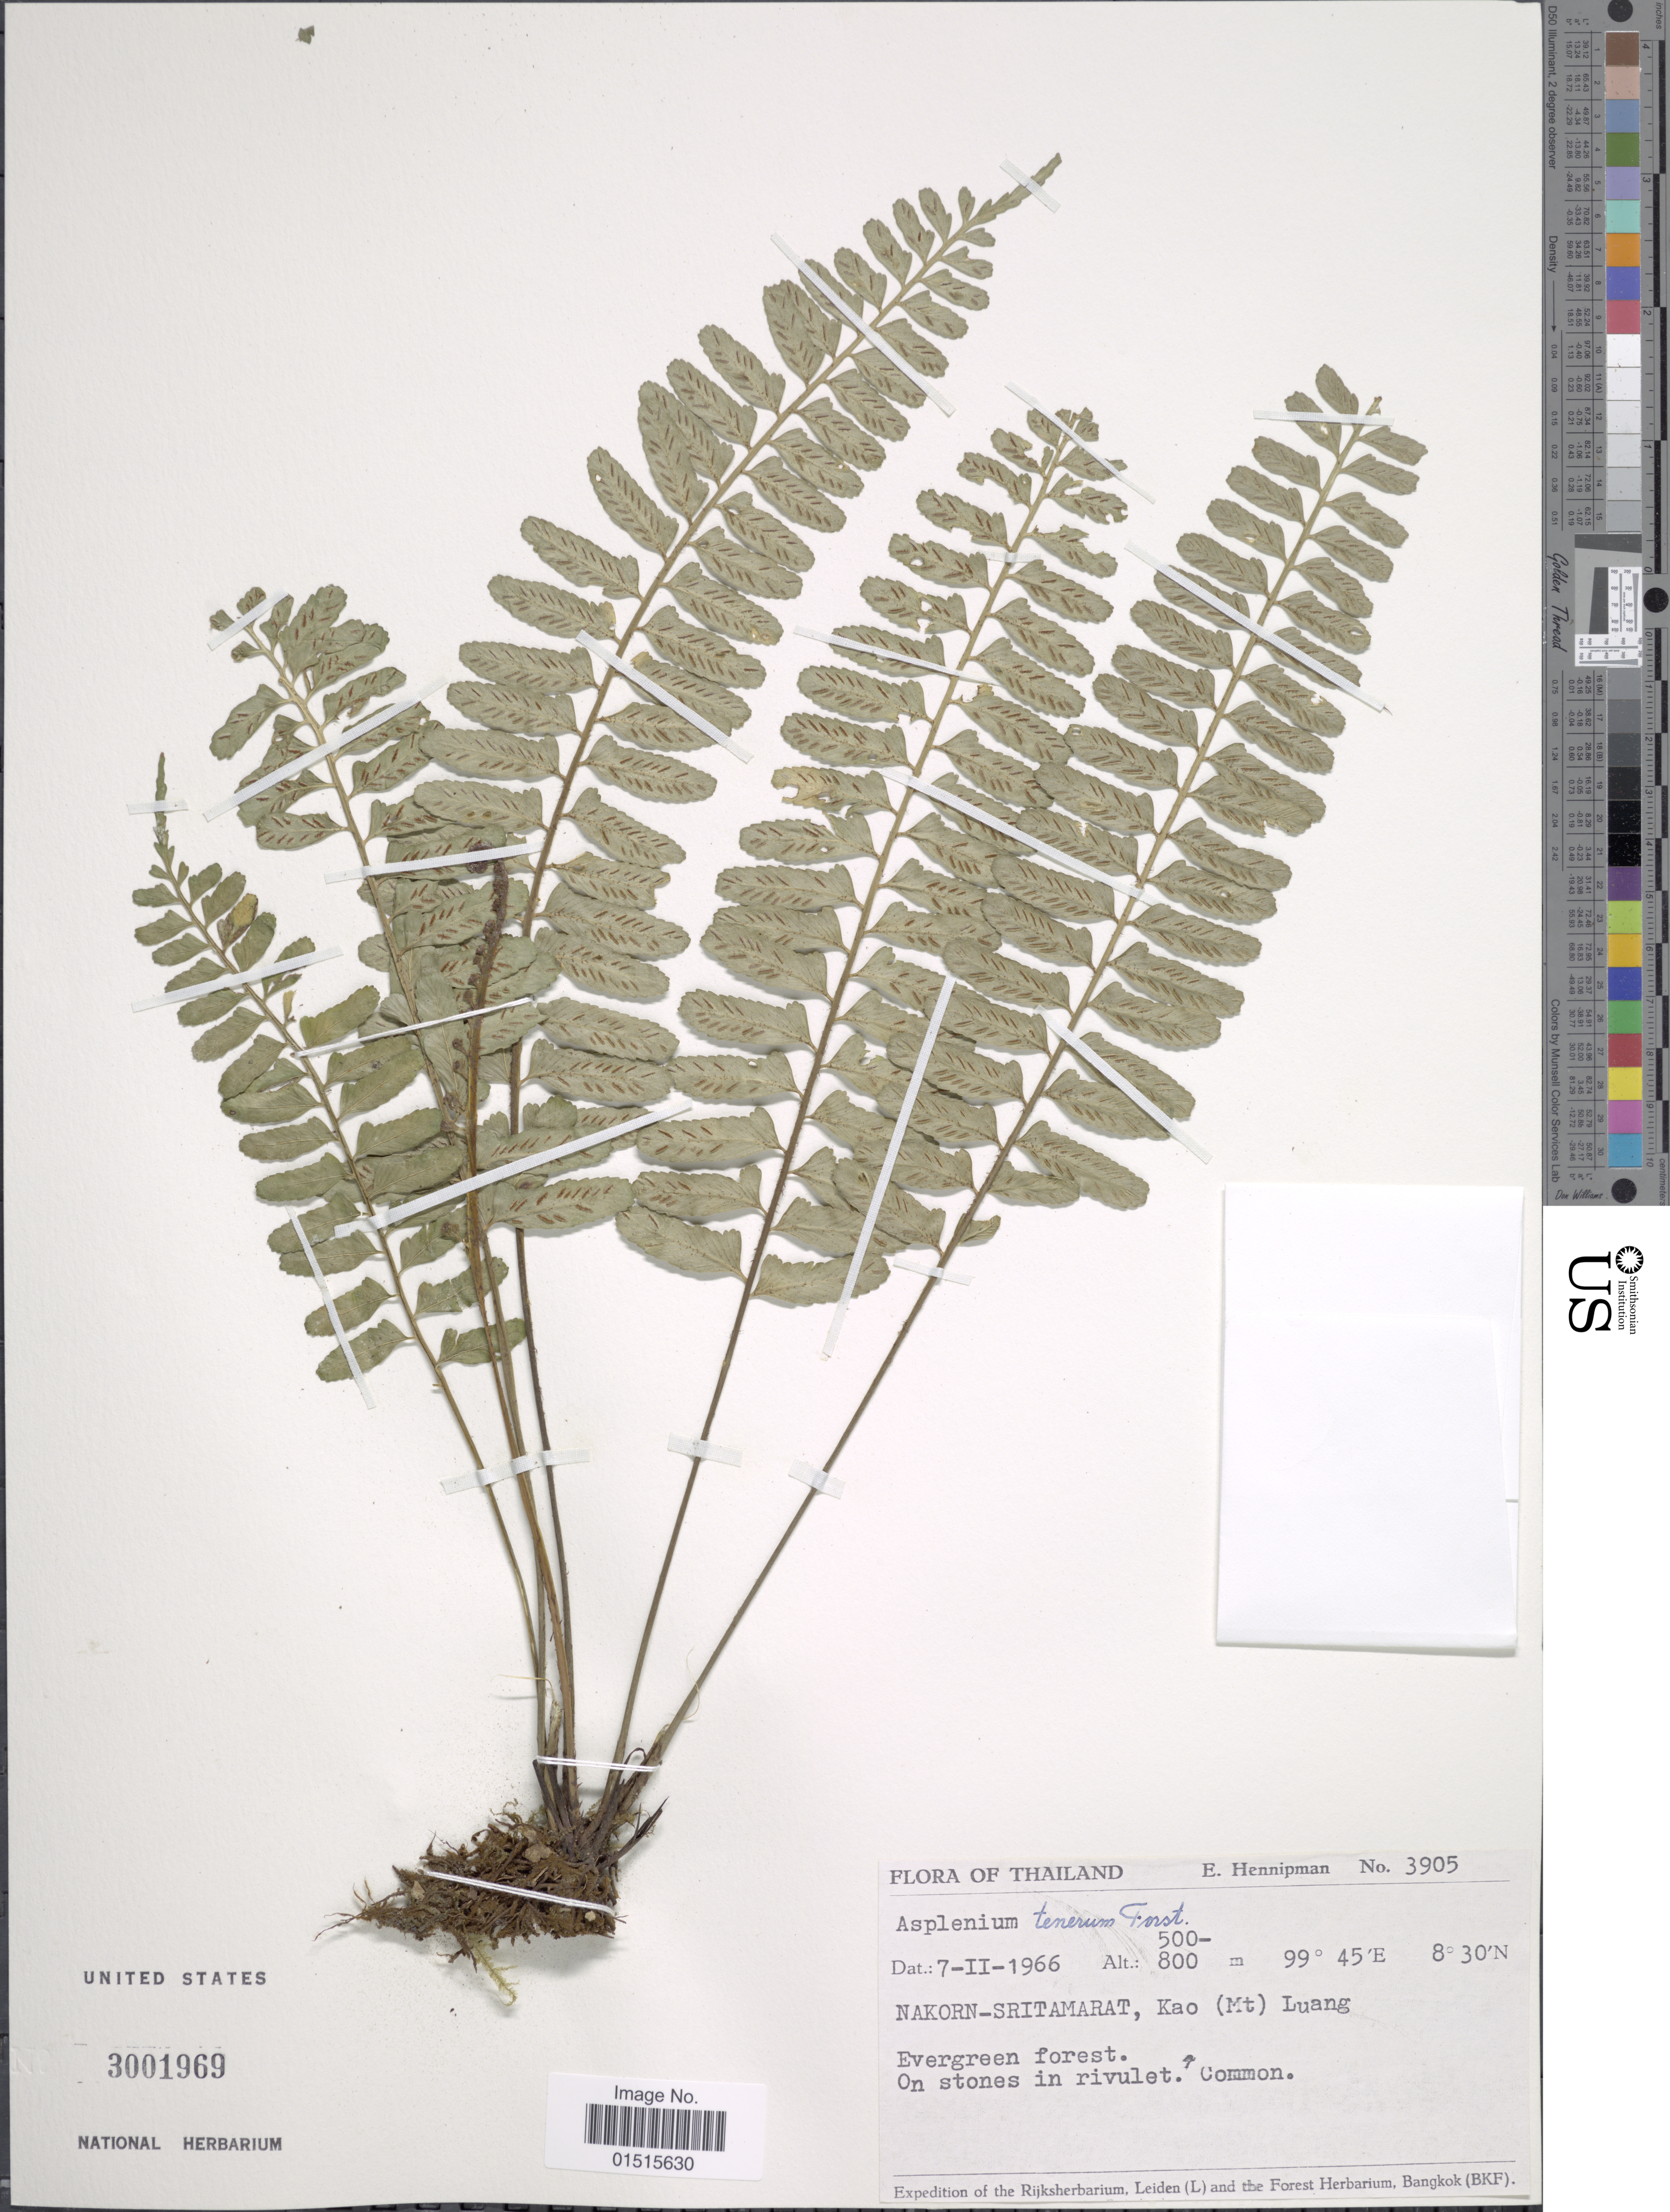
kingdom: Plantae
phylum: Tracheophyta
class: Polypodiopsida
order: Polypodiales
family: Aspleniaceae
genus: Asplenium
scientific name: Asplenium tenerum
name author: G. Forst.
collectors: E. Hennipman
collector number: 3905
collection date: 1966-02-07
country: Thailand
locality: Nakorn-Sritamarat, Kao (Mt) Luang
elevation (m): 500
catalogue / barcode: US 3001969